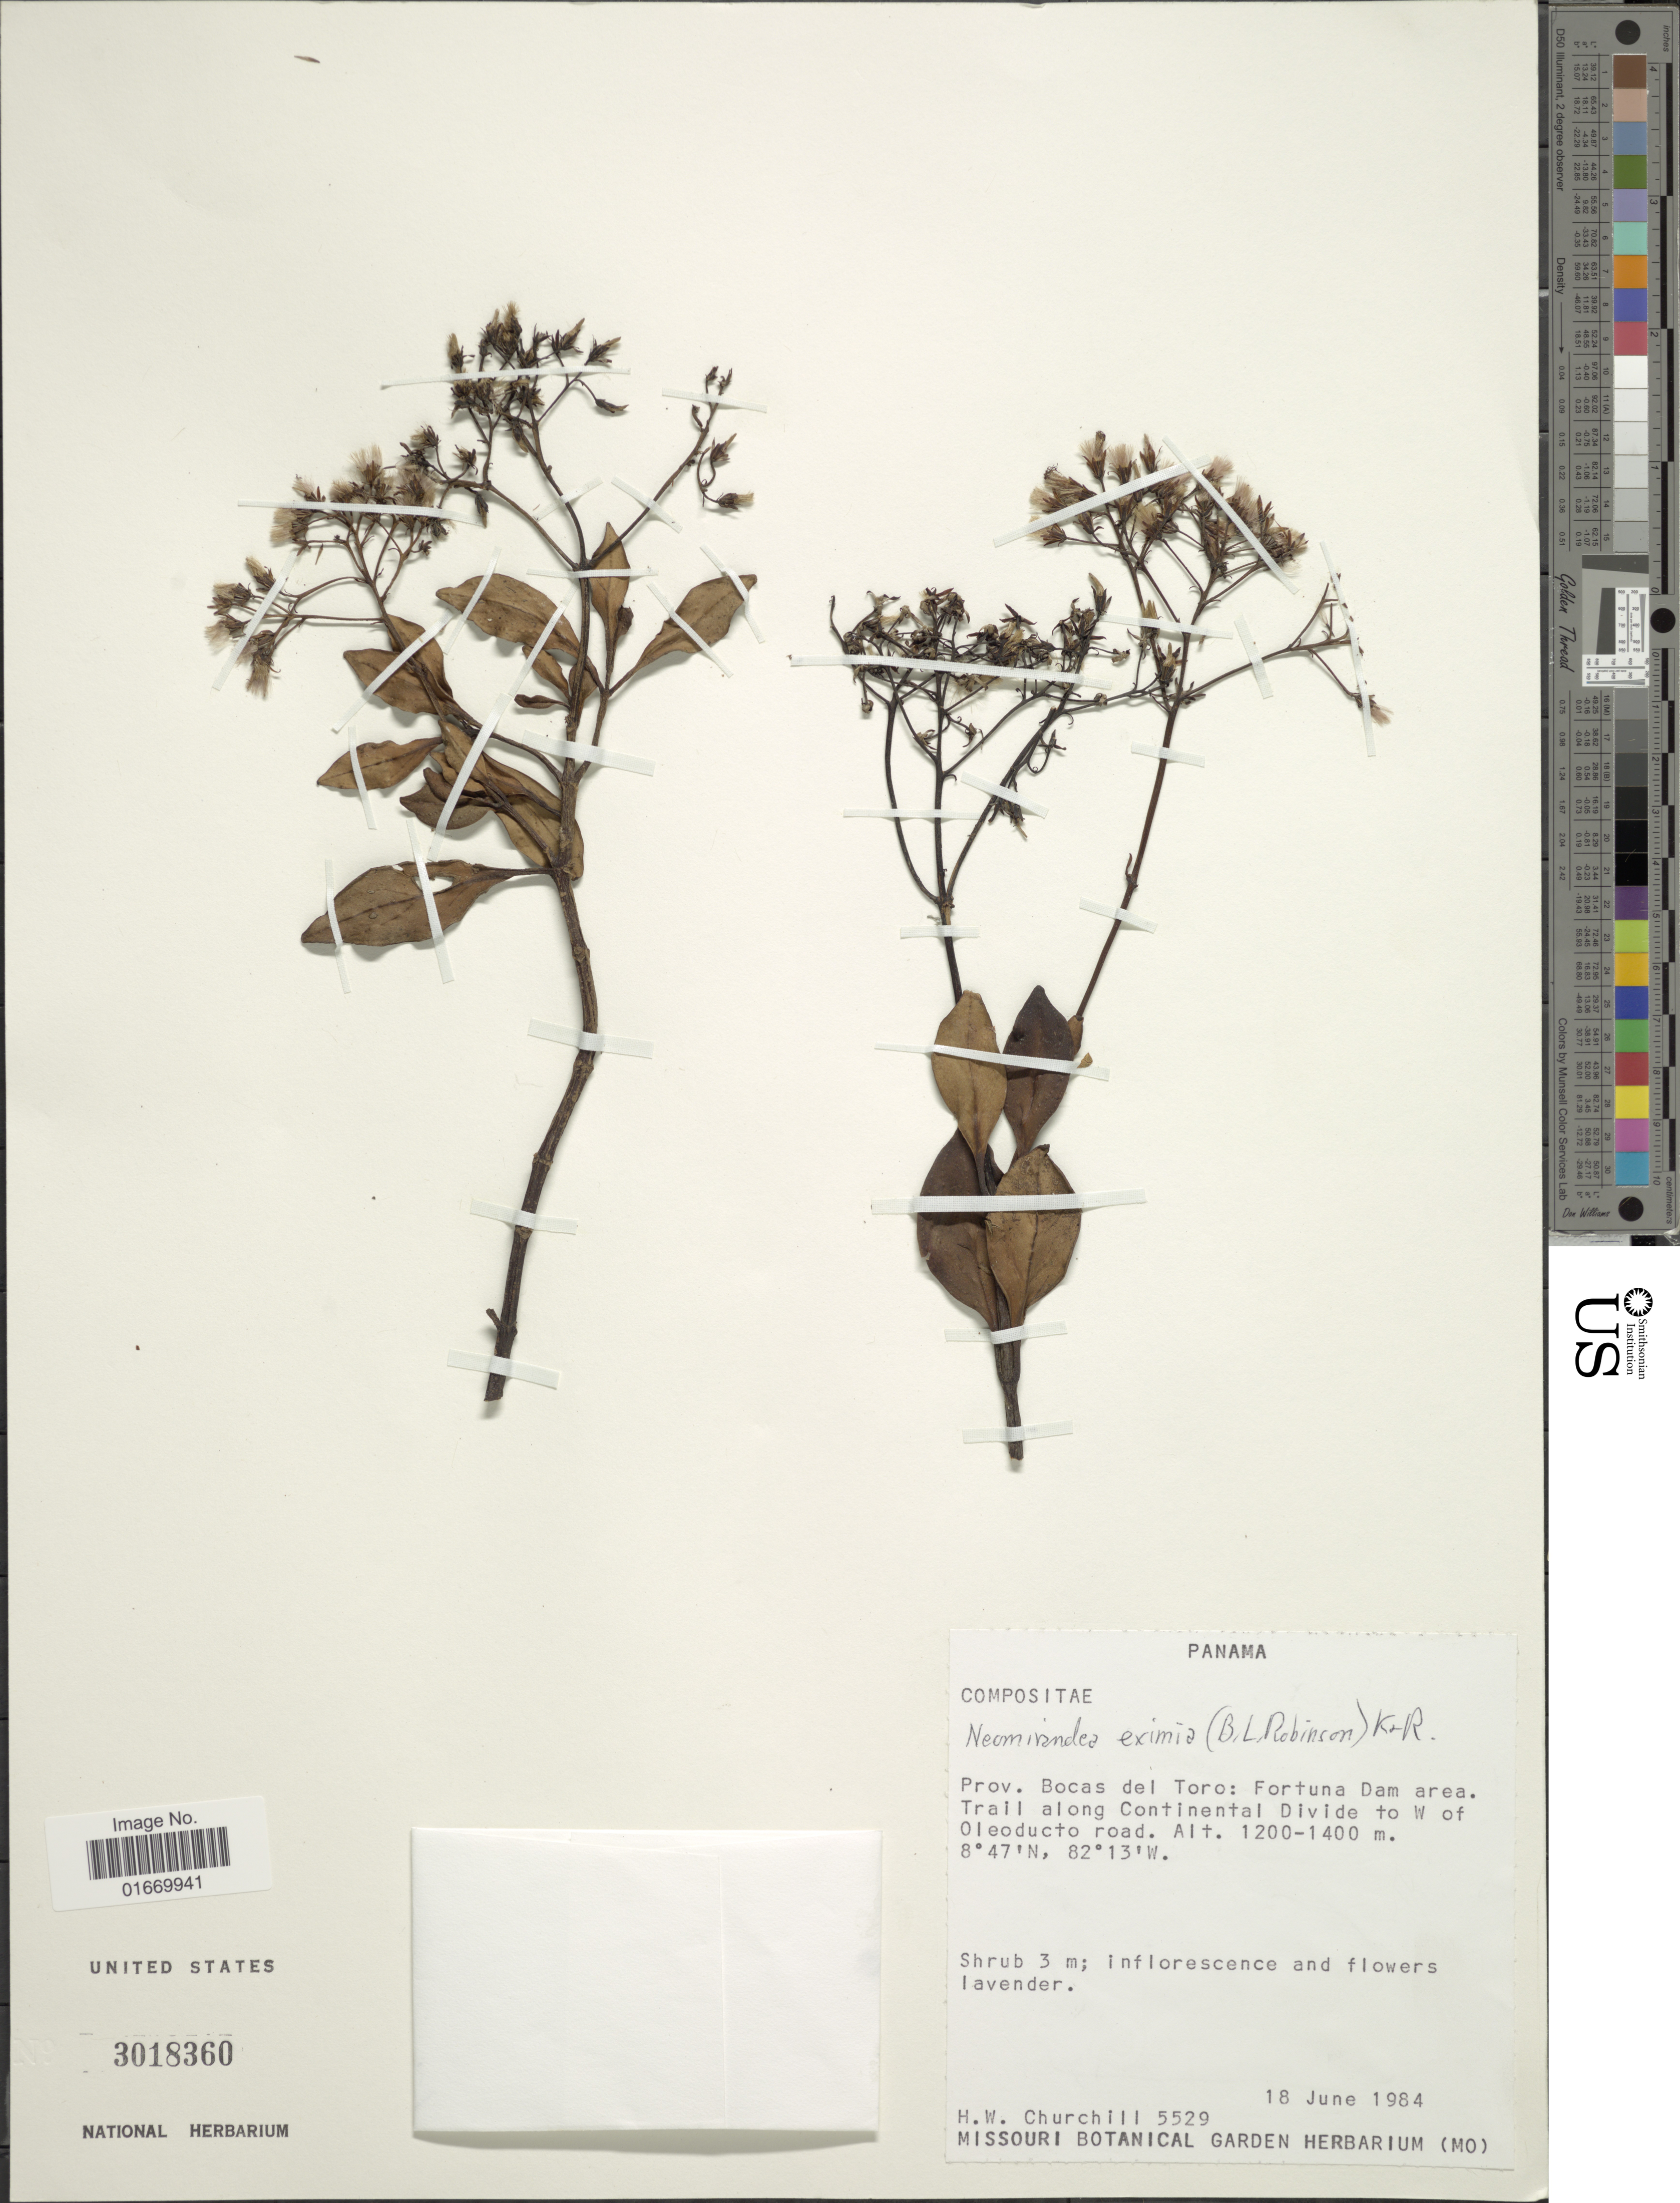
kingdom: Plantae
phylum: Tracheophyta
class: Magnoliopsida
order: Asterales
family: Asteraceae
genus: Neomirandea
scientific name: Neomirandea eximia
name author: (B.L. Rob.) R.M. King & H. Rob.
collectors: H. Churchill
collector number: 5529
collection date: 1984-06-18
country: Panama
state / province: Bocas del Toro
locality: Fortuna Dam area, trail along Continental Divide to W of Oleoducto road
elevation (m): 1200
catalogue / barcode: US 3018360